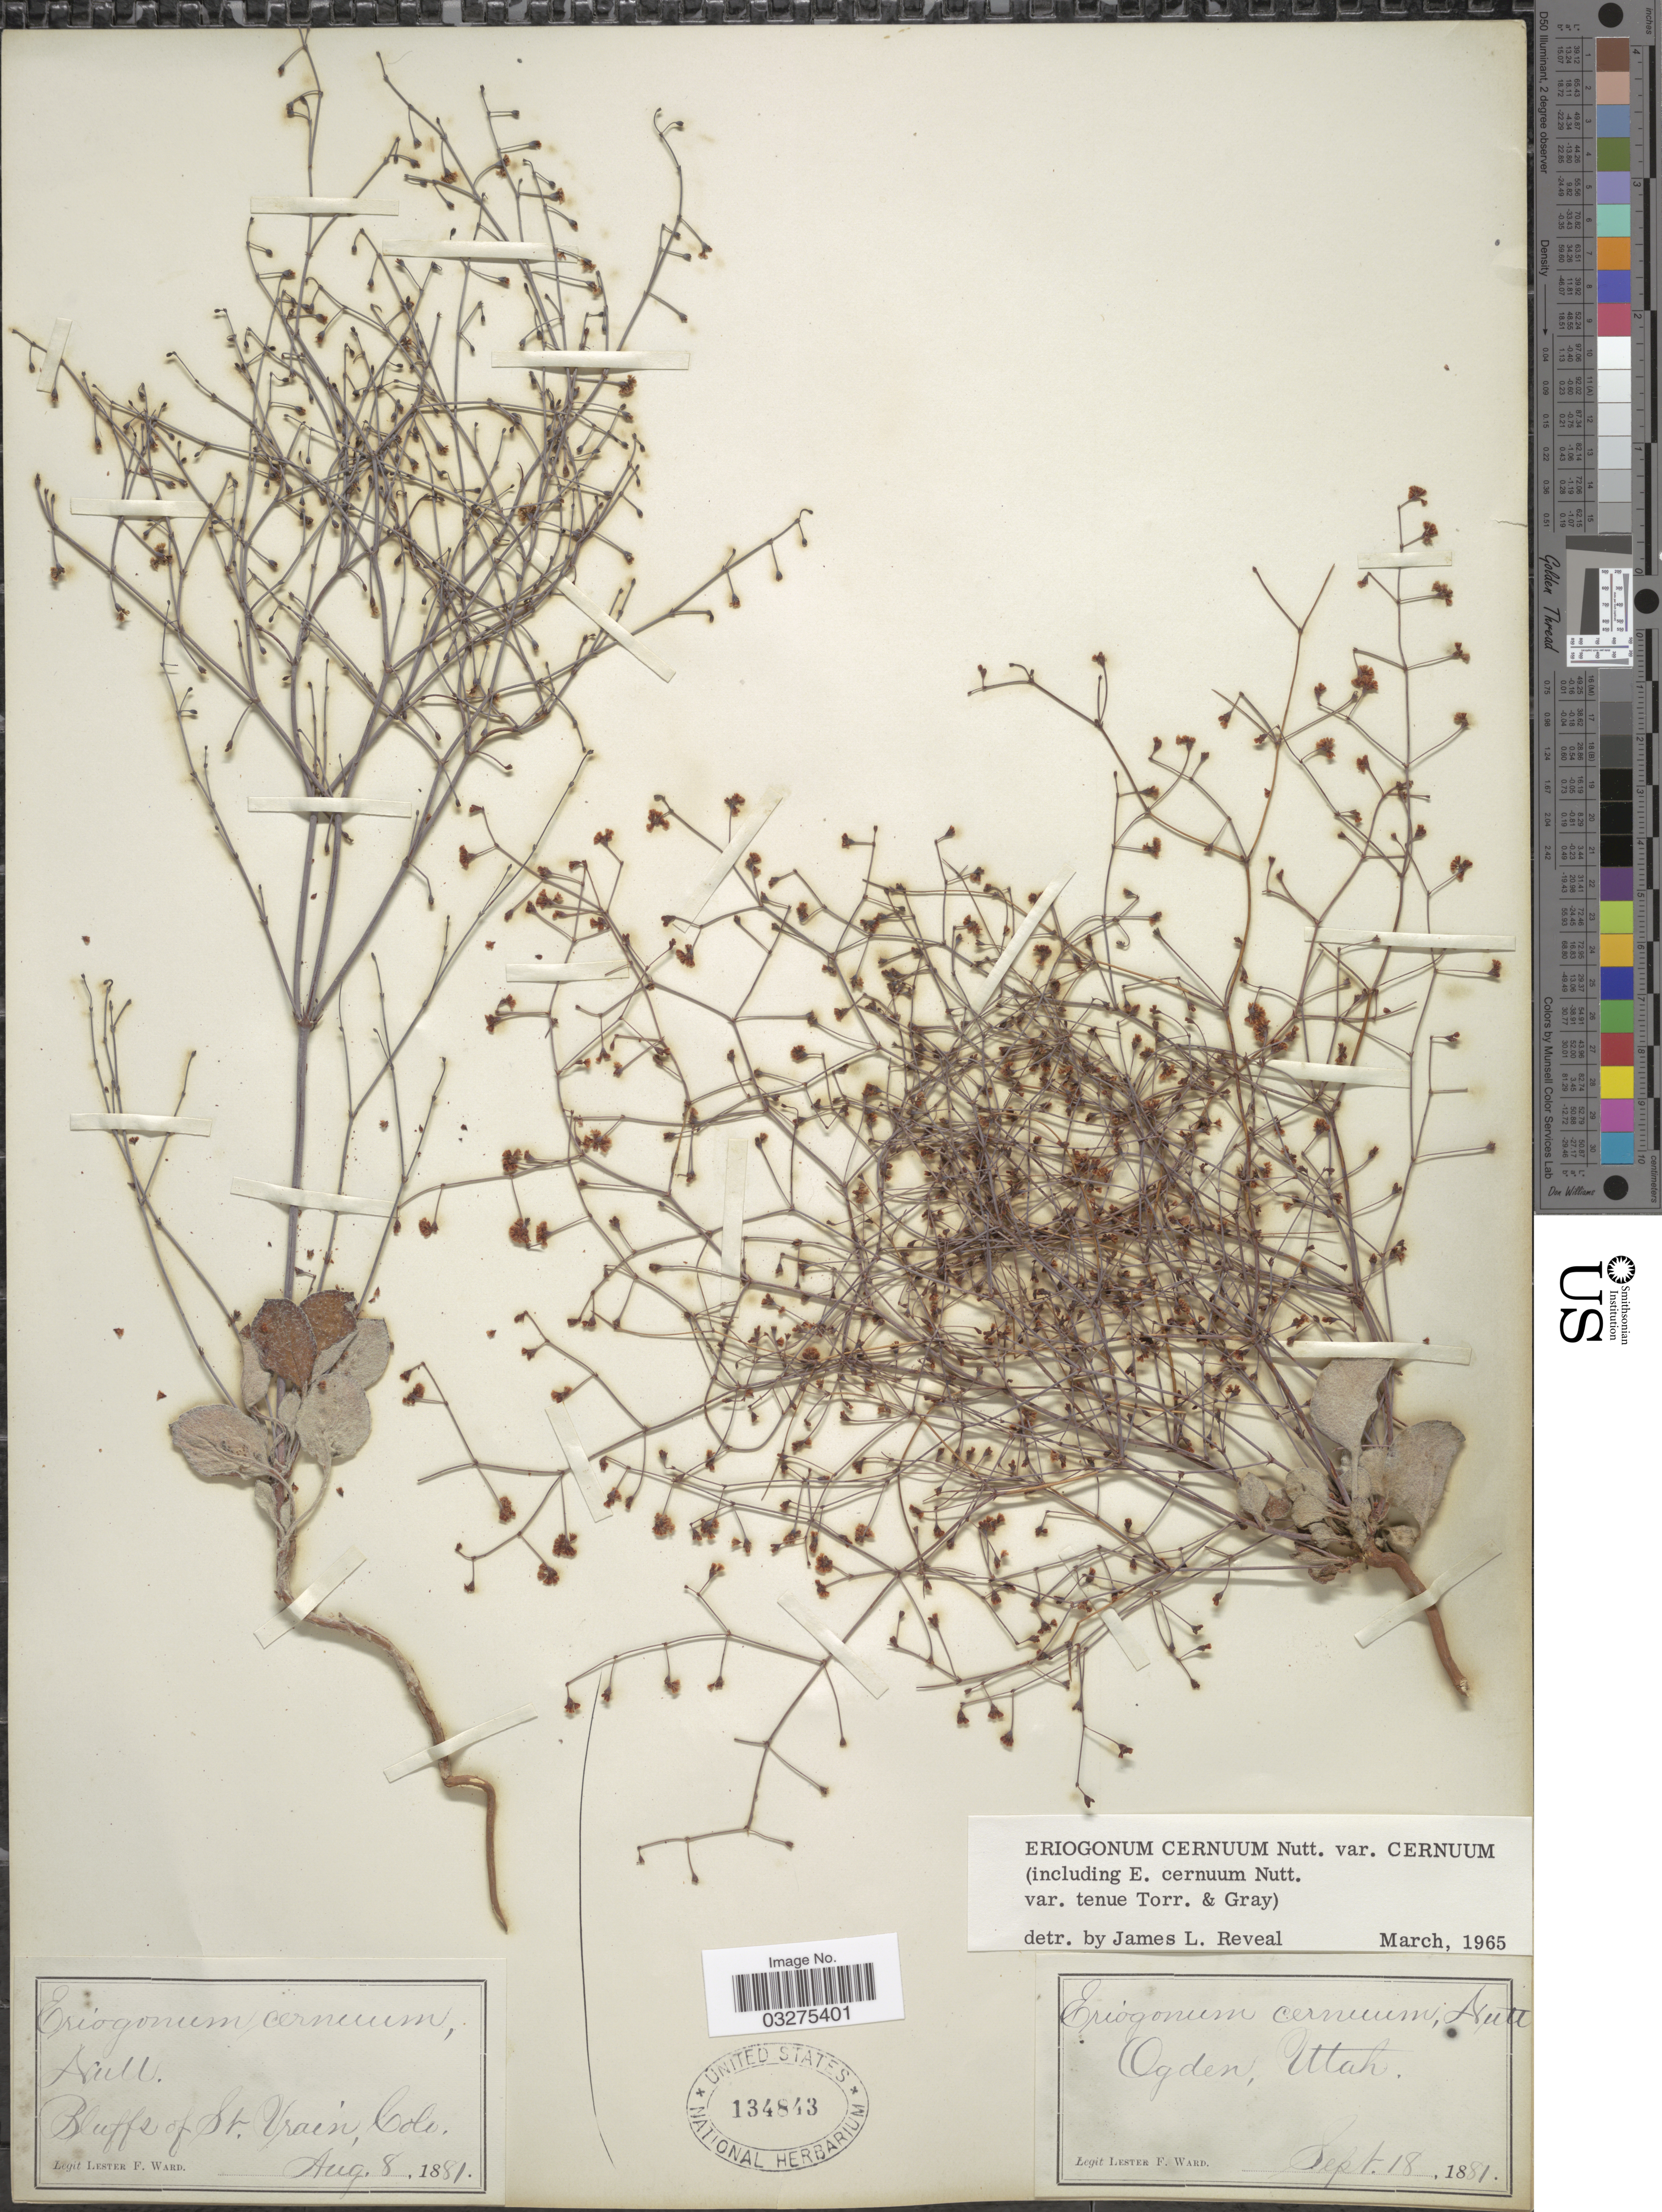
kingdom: Plantae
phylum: Tracheophyta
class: Magnoliopsida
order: Caryophyllales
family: Polygonaceae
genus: Eriogonum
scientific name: Eriogonum cernuum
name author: Nutt.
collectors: L. F. Ward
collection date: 1881-09-18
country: United States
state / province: Utah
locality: Ogden.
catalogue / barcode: US 134843-2